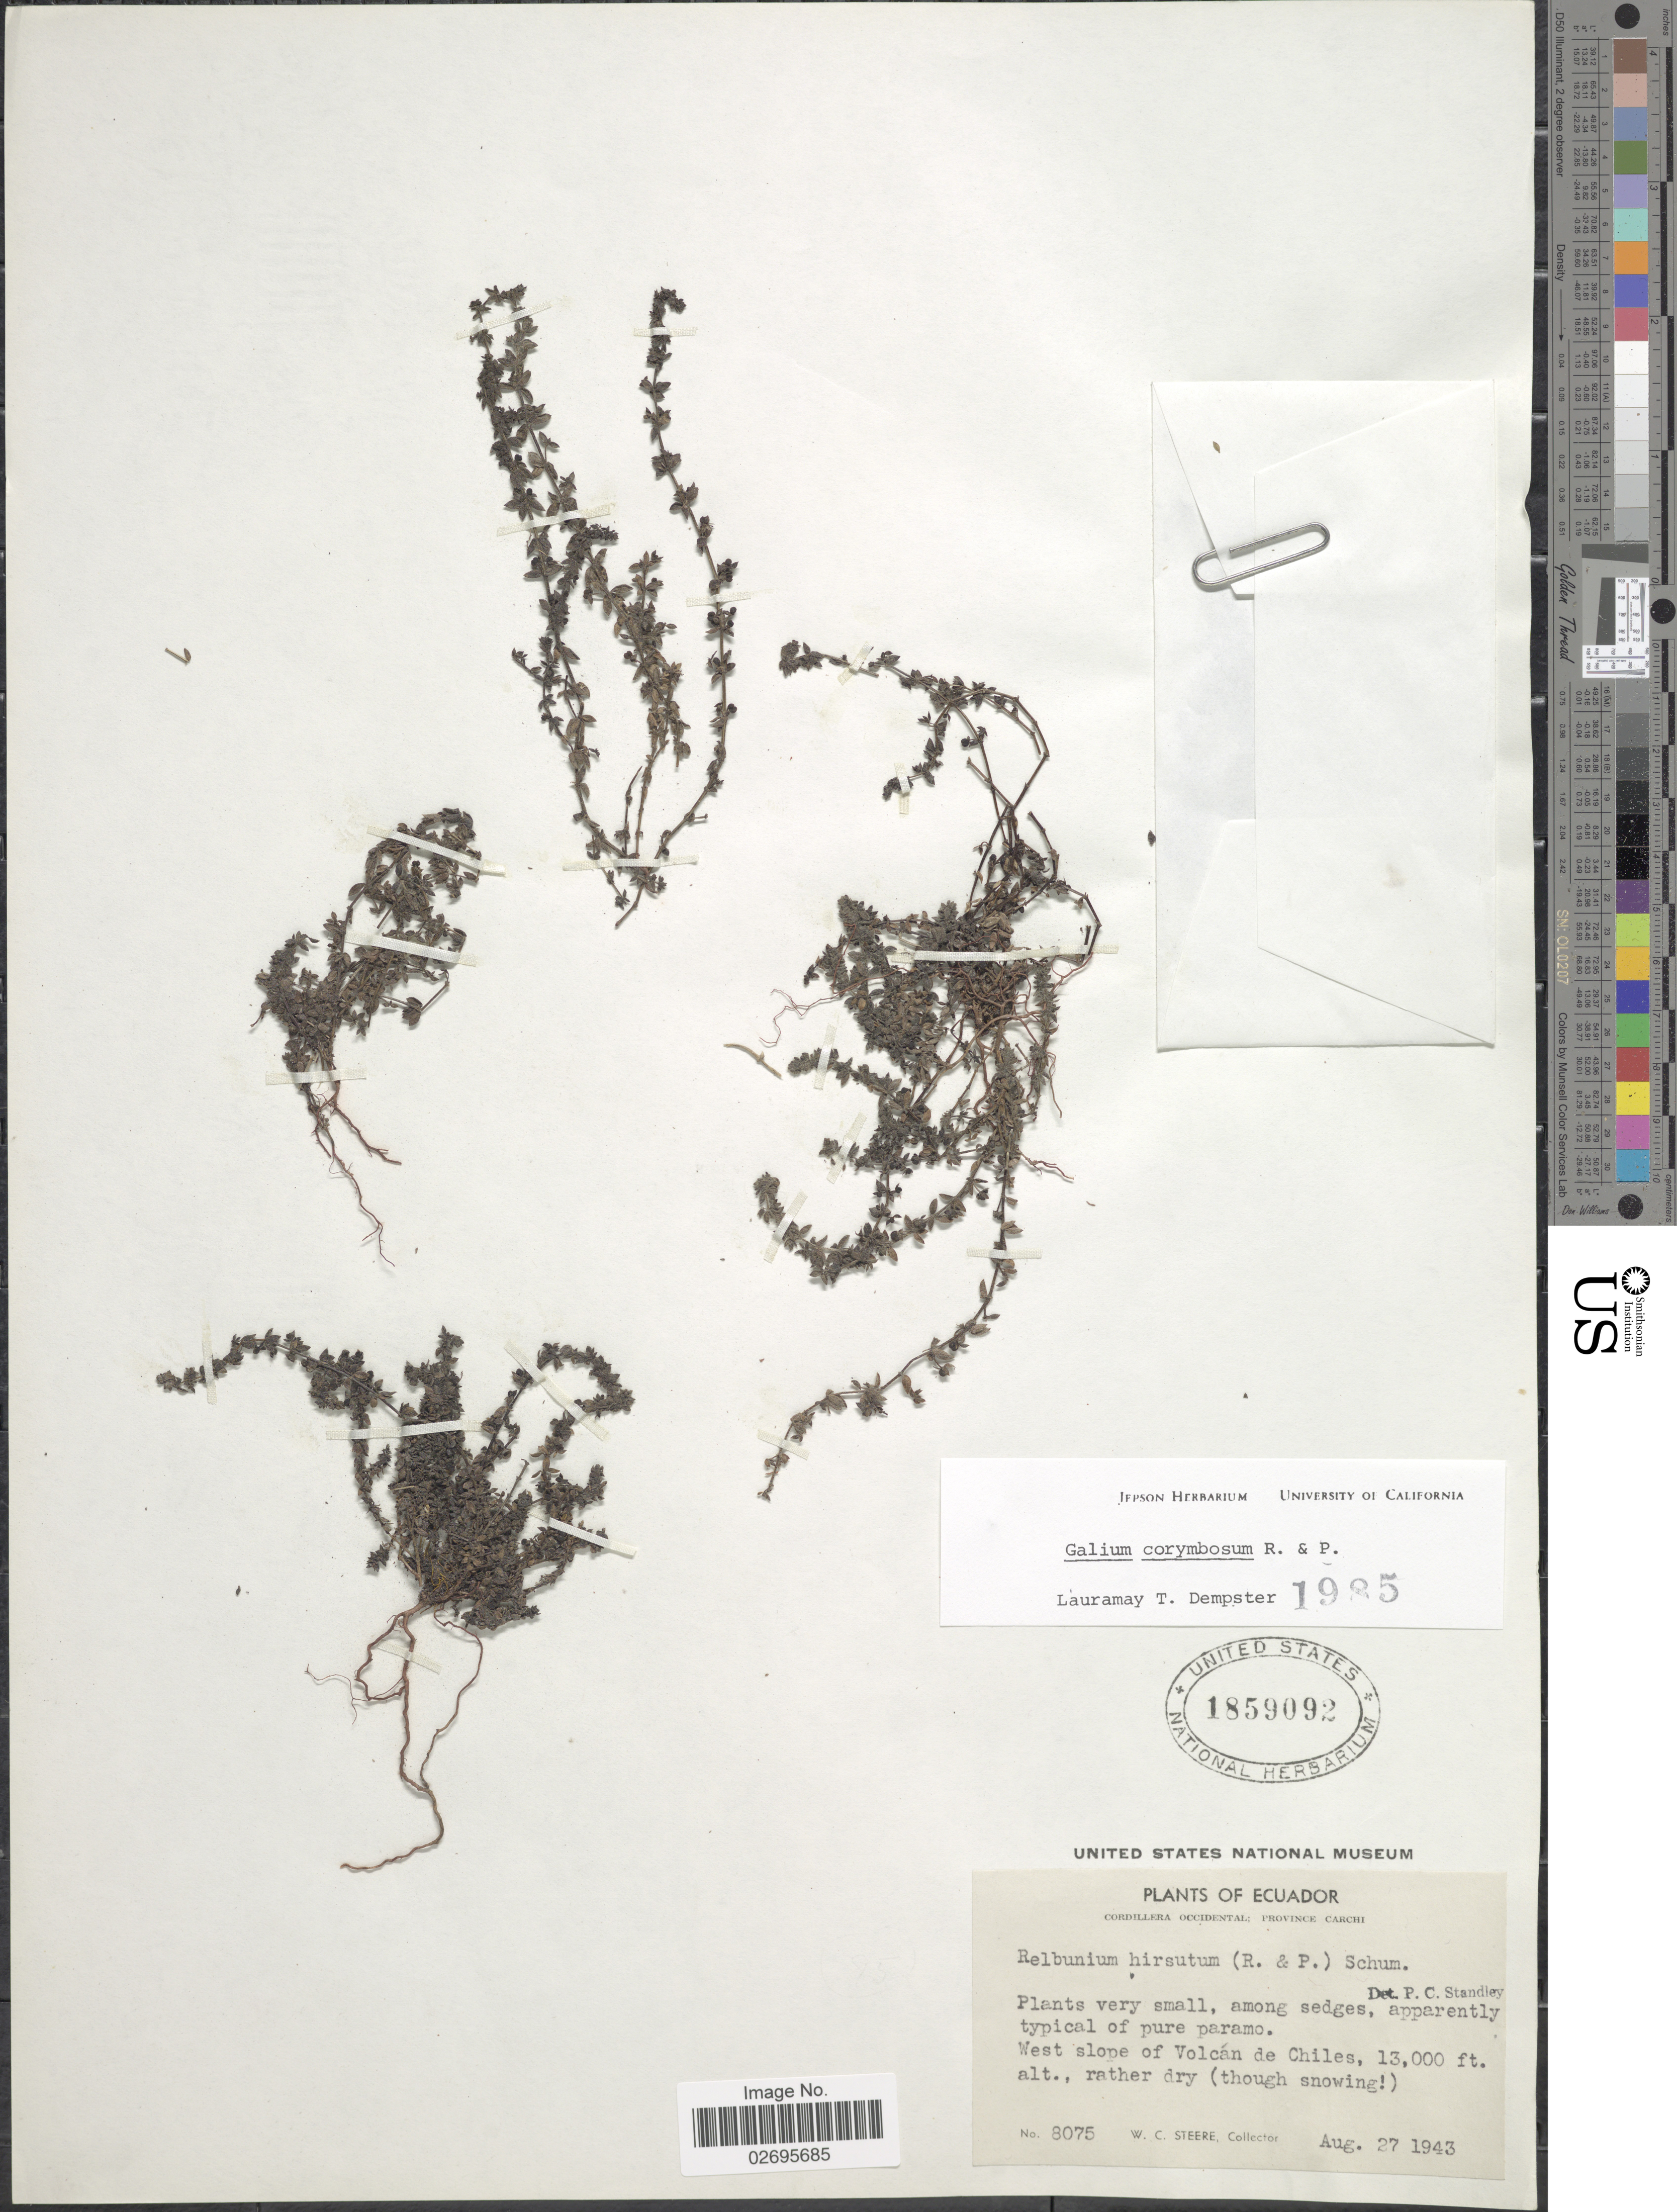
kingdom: Plantae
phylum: Tracheophyta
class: Magnoliopsida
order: Gentianales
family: Rubiaceae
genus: Galium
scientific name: Galium corymbosum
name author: Ruiz & Pav.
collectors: W. C. Steere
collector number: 8075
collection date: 1943-08-27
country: Ecuador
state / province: Carchi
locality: Cordillera Occidental: Province Carchi, West slopes of Volcan de Chiles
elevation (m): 3962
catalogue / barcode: US 1859092